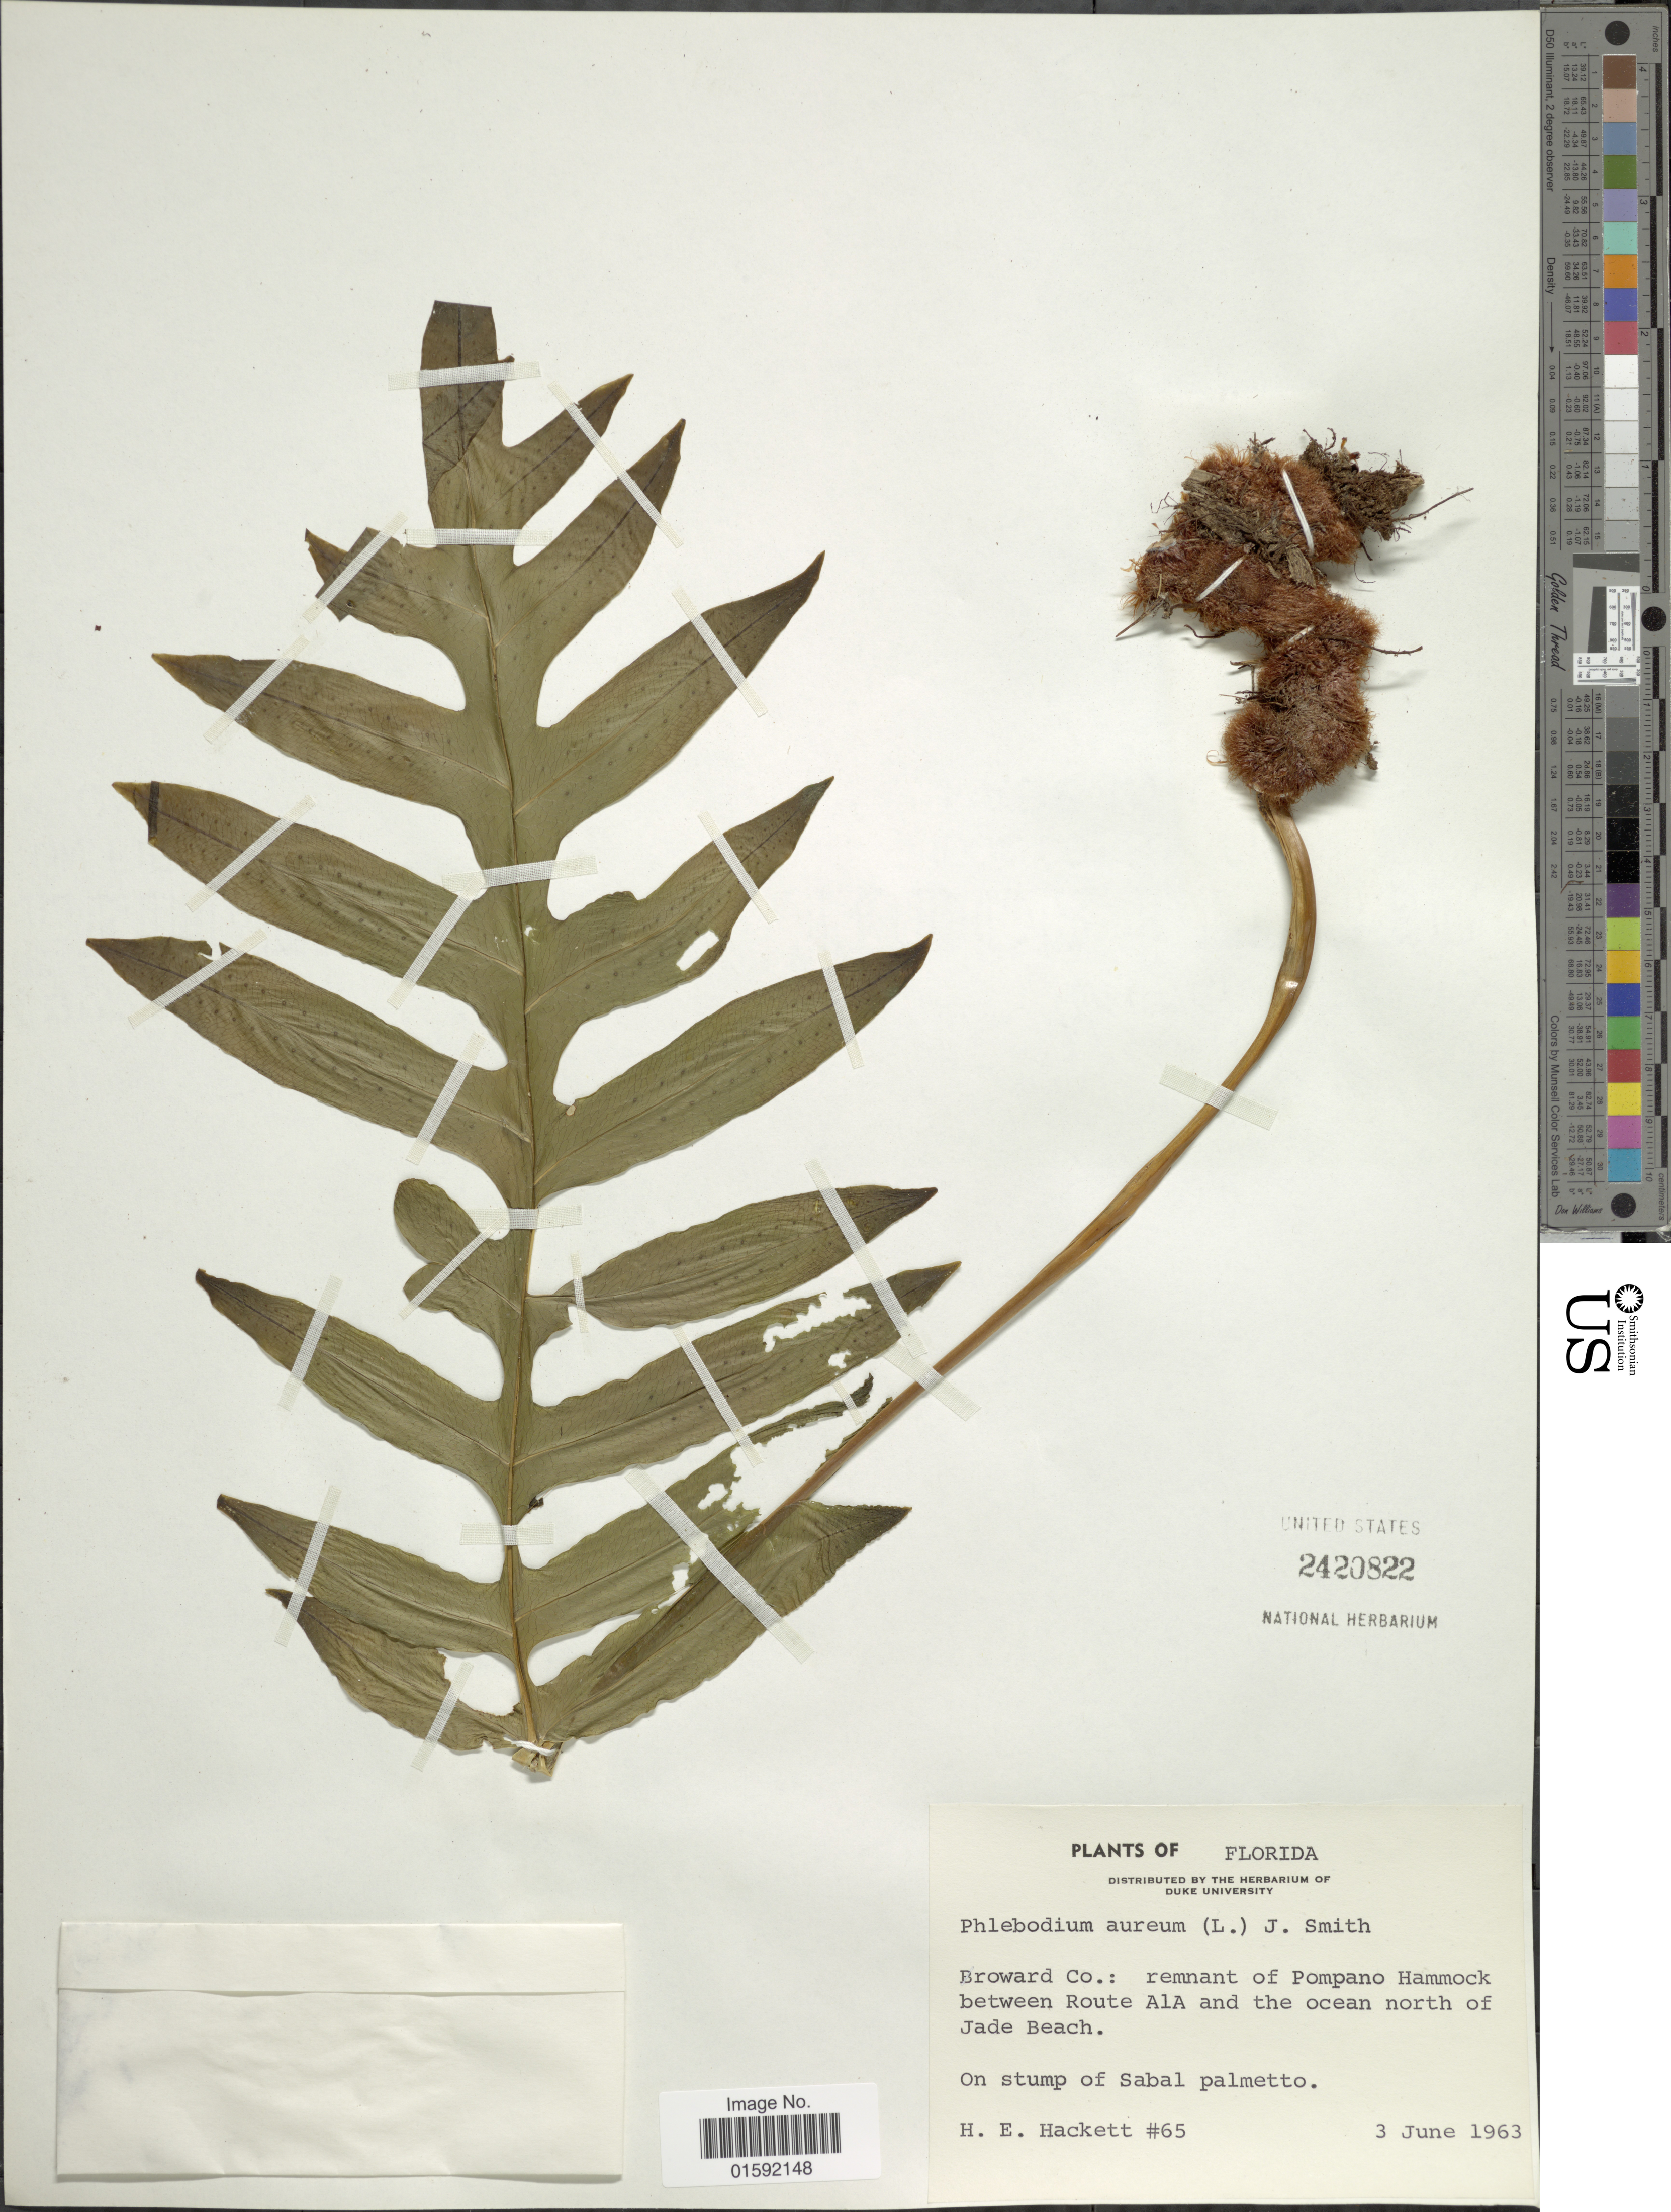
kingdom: Plantae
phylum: Tracheophyta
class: Polypodiopsida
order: Polypodiales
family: Polypodiaceae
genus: Phlebodium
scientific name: Phlebodium areolatum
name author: (Humb. & Bonap. ex Willd.) J. Sm.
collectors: H. E. Hackett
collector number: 65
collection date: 1963-06-03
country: United States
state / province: Florida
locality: Broward Co.Remnant of Pompano Hammock between Route AlA and the ocean north of Jade Beach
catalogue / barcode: US 2420822